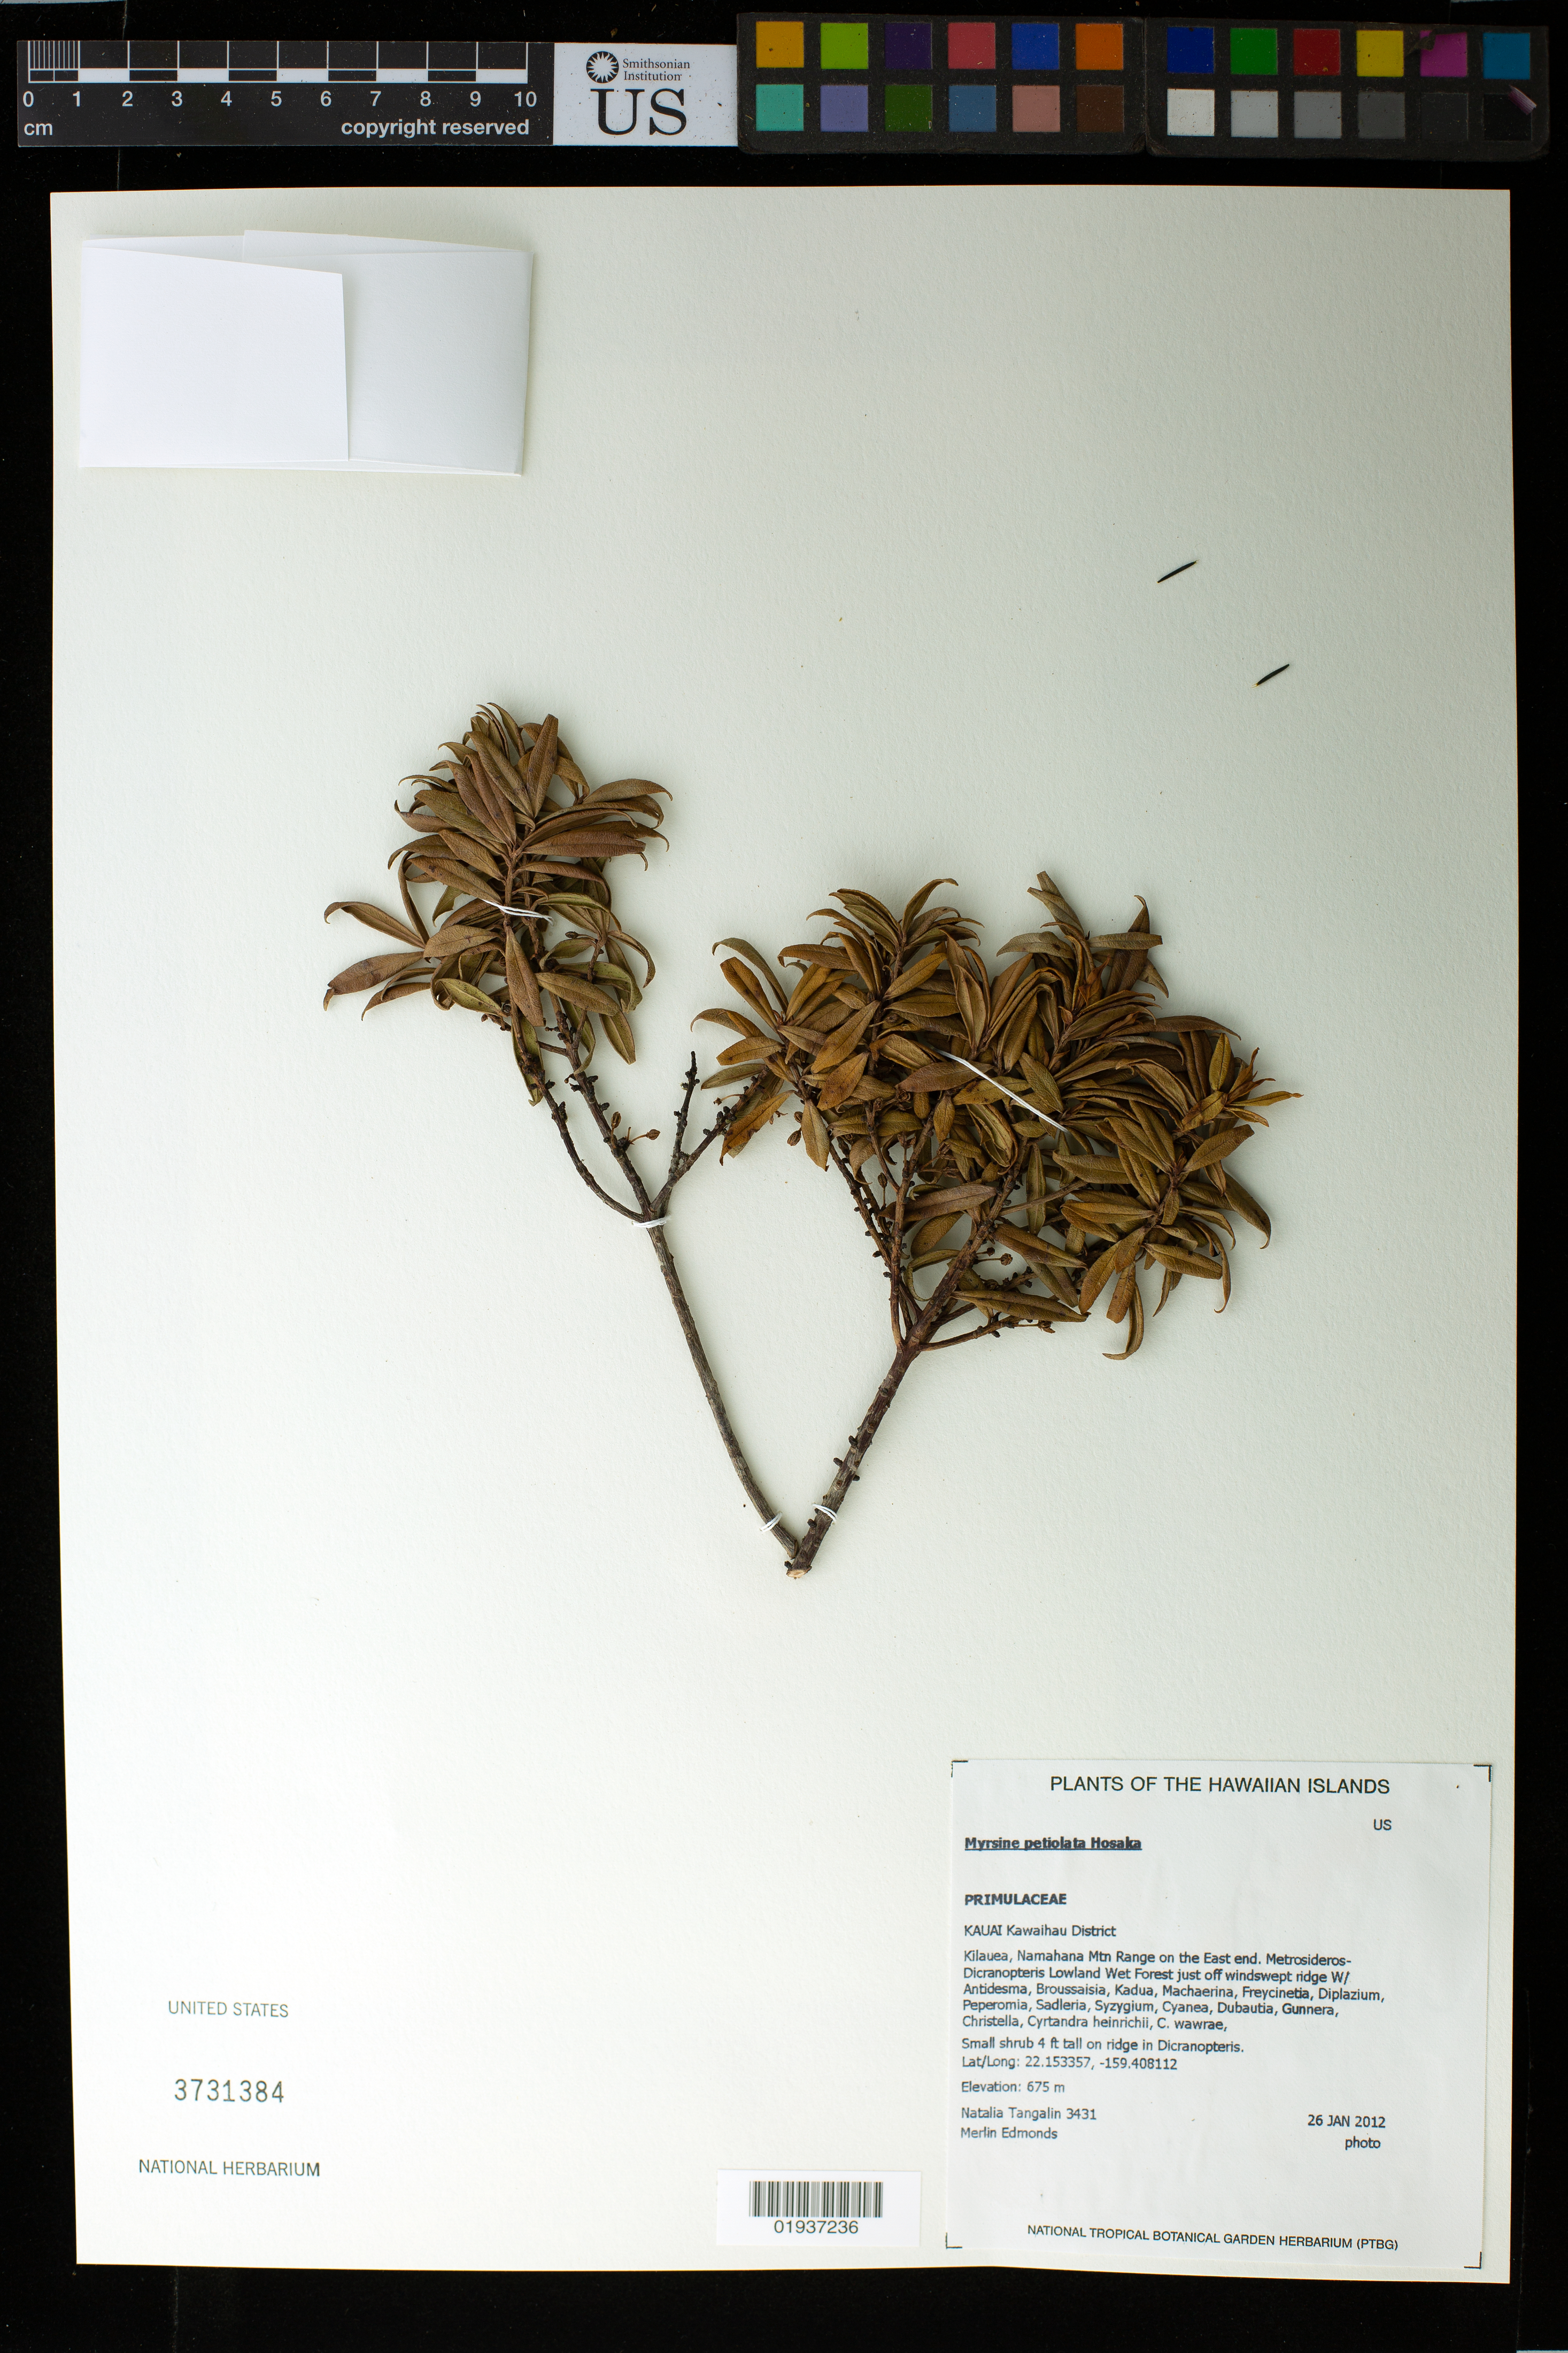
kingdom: Plantae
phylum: Tracheophyta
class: Magnoliopsida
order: Ericales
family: Primulaceae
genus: Myrsine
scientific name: Myrsine petiolata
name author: Hosaka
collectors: N. Tangalin & M. Edmonds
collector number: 3431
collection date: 2012-01-26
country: United States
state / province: Hawaii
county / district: Kauai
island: Kaua'i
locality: Kawaihau District, Kilauea, Namahana Mtn. Range on the East end.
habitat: Lowland wet forest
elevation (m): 675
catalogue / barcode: US 3731384